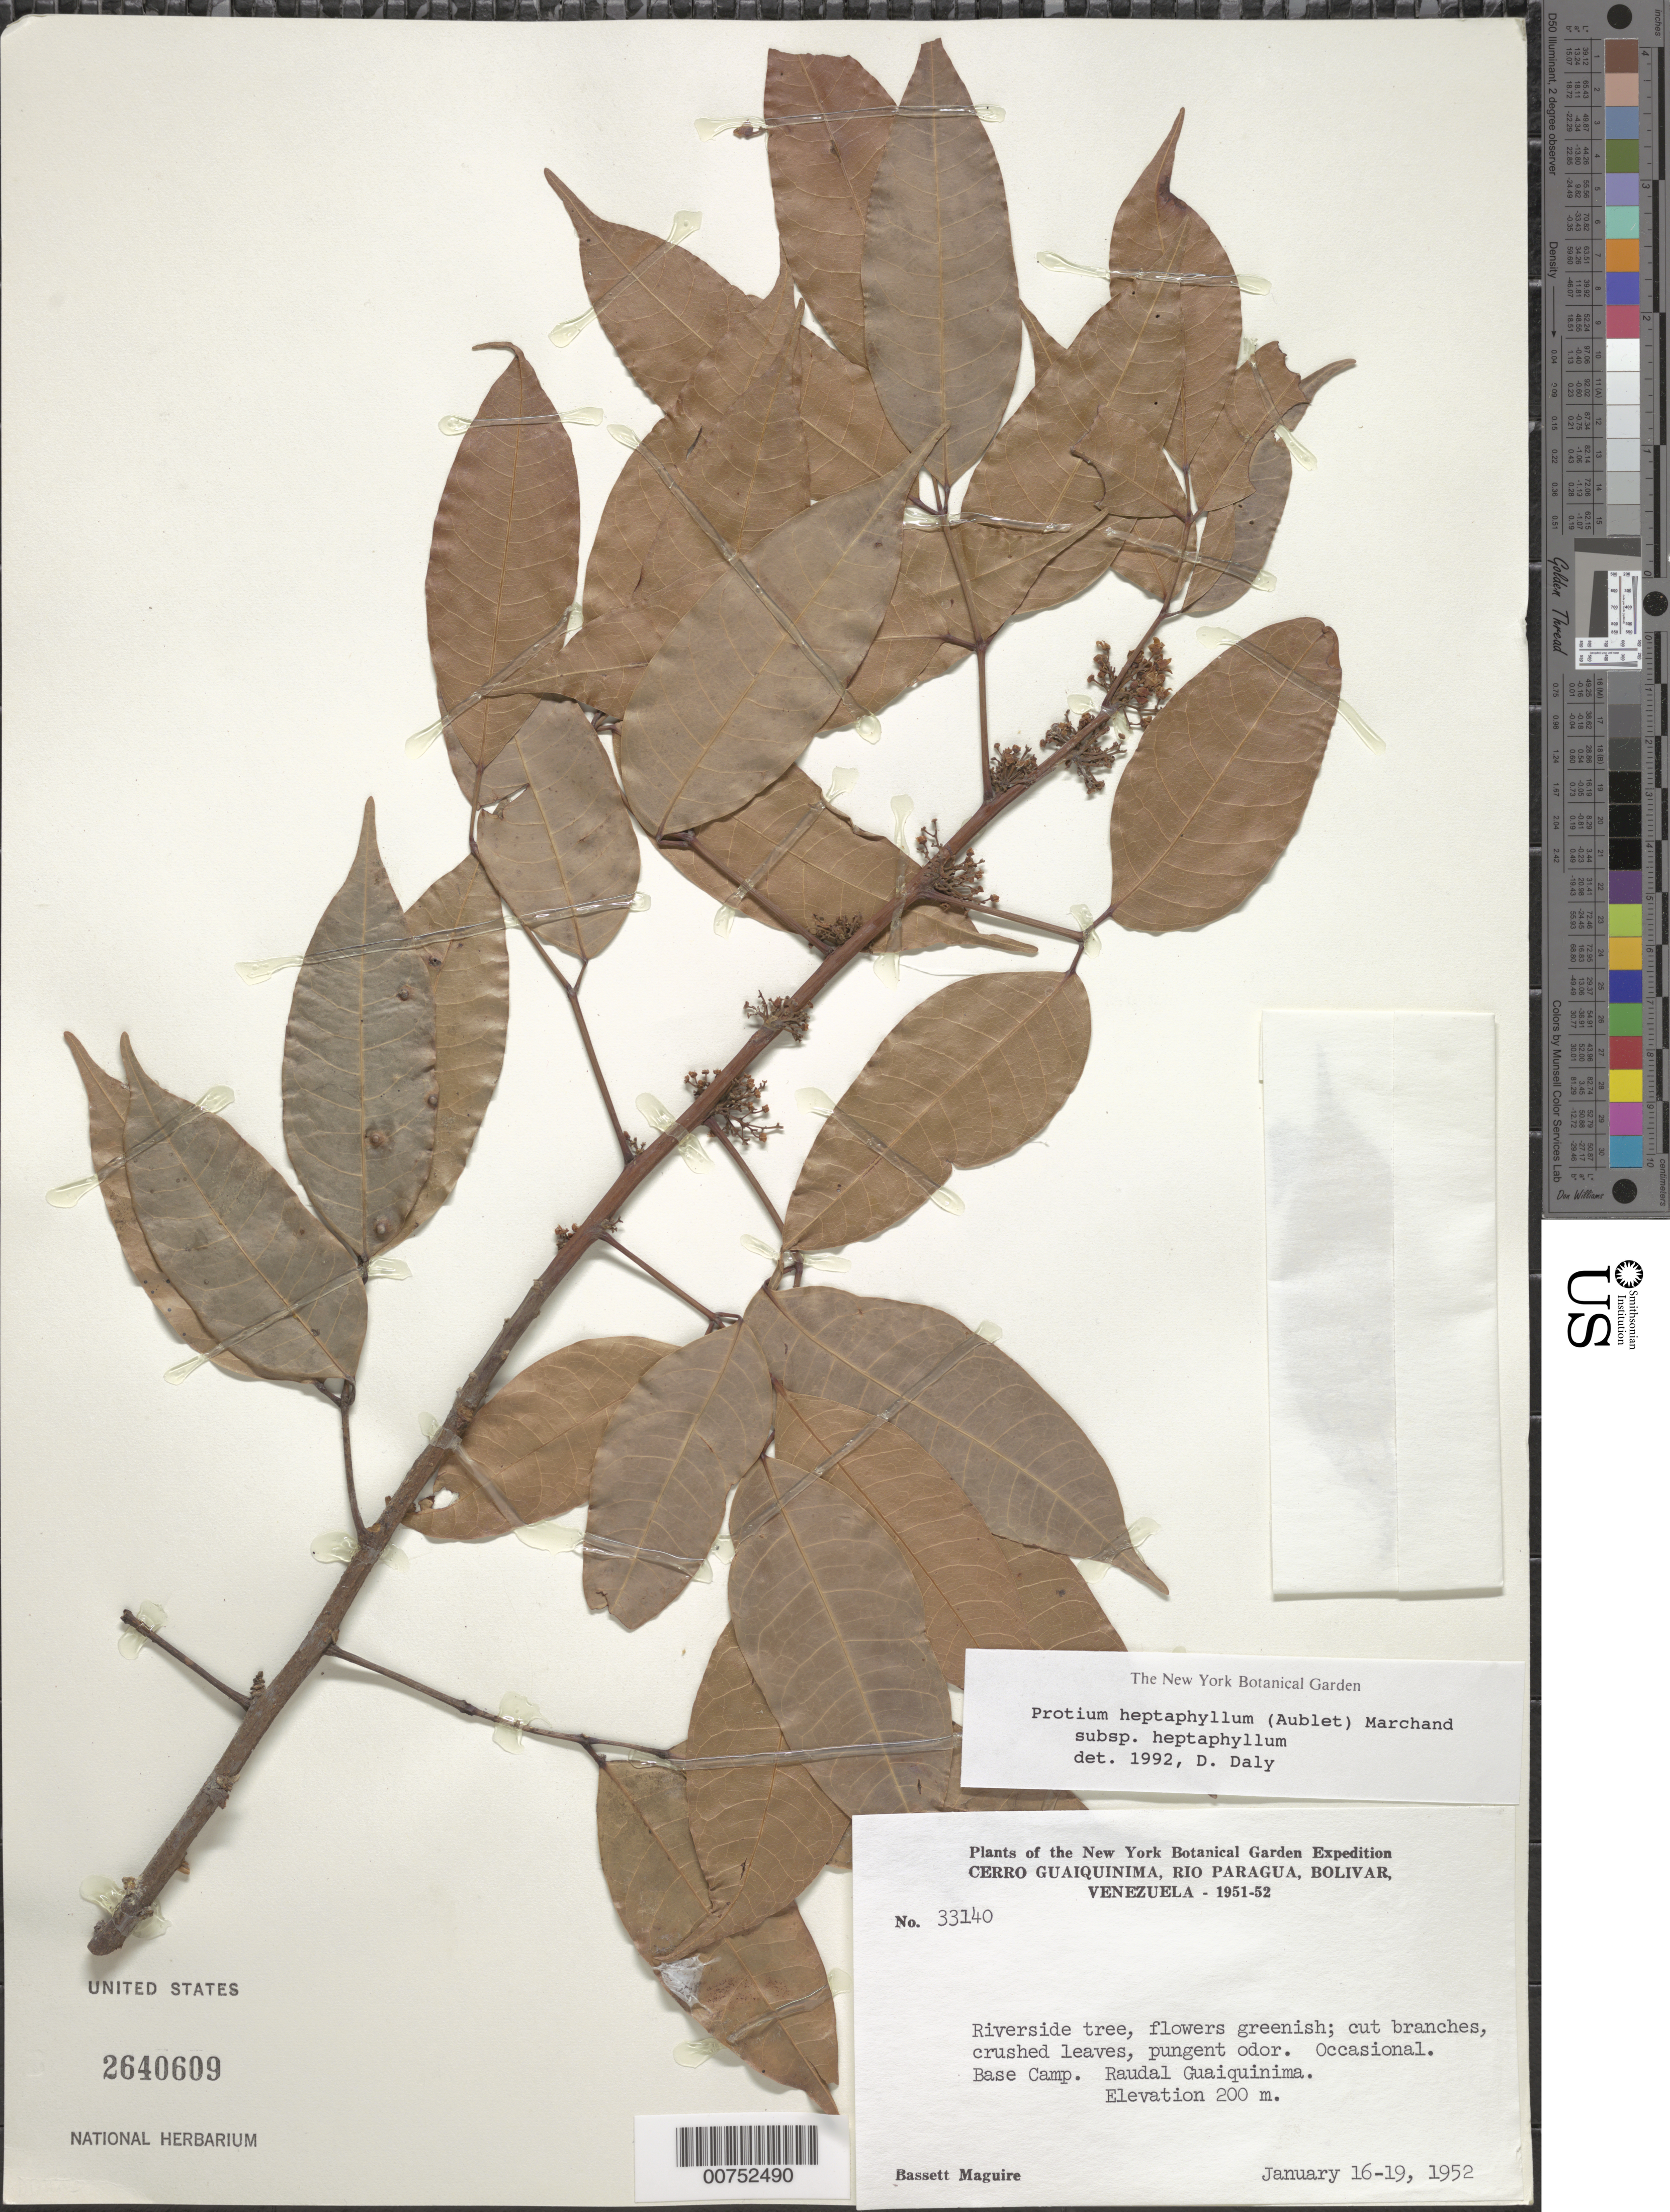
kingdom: Plantae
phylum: Tracheophyta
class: Magnoliopsida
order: Sapindales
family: Burseraceae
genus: Protium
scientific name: Protium heptaphyllum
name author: (Aubl.) Marchand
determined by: Daly, D. C.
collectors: B. Maguire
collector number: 33140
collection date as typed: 16-Jan-52 to 19-Jan-52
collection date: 1952-01-16/1952-01-19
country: Venezuela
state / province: Bolívar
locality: Cerro Guaiquinima, Río Paragua, Base Camp at Raudal Guaiquinima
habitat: Riverside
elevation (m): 200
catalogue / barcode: US 2640609